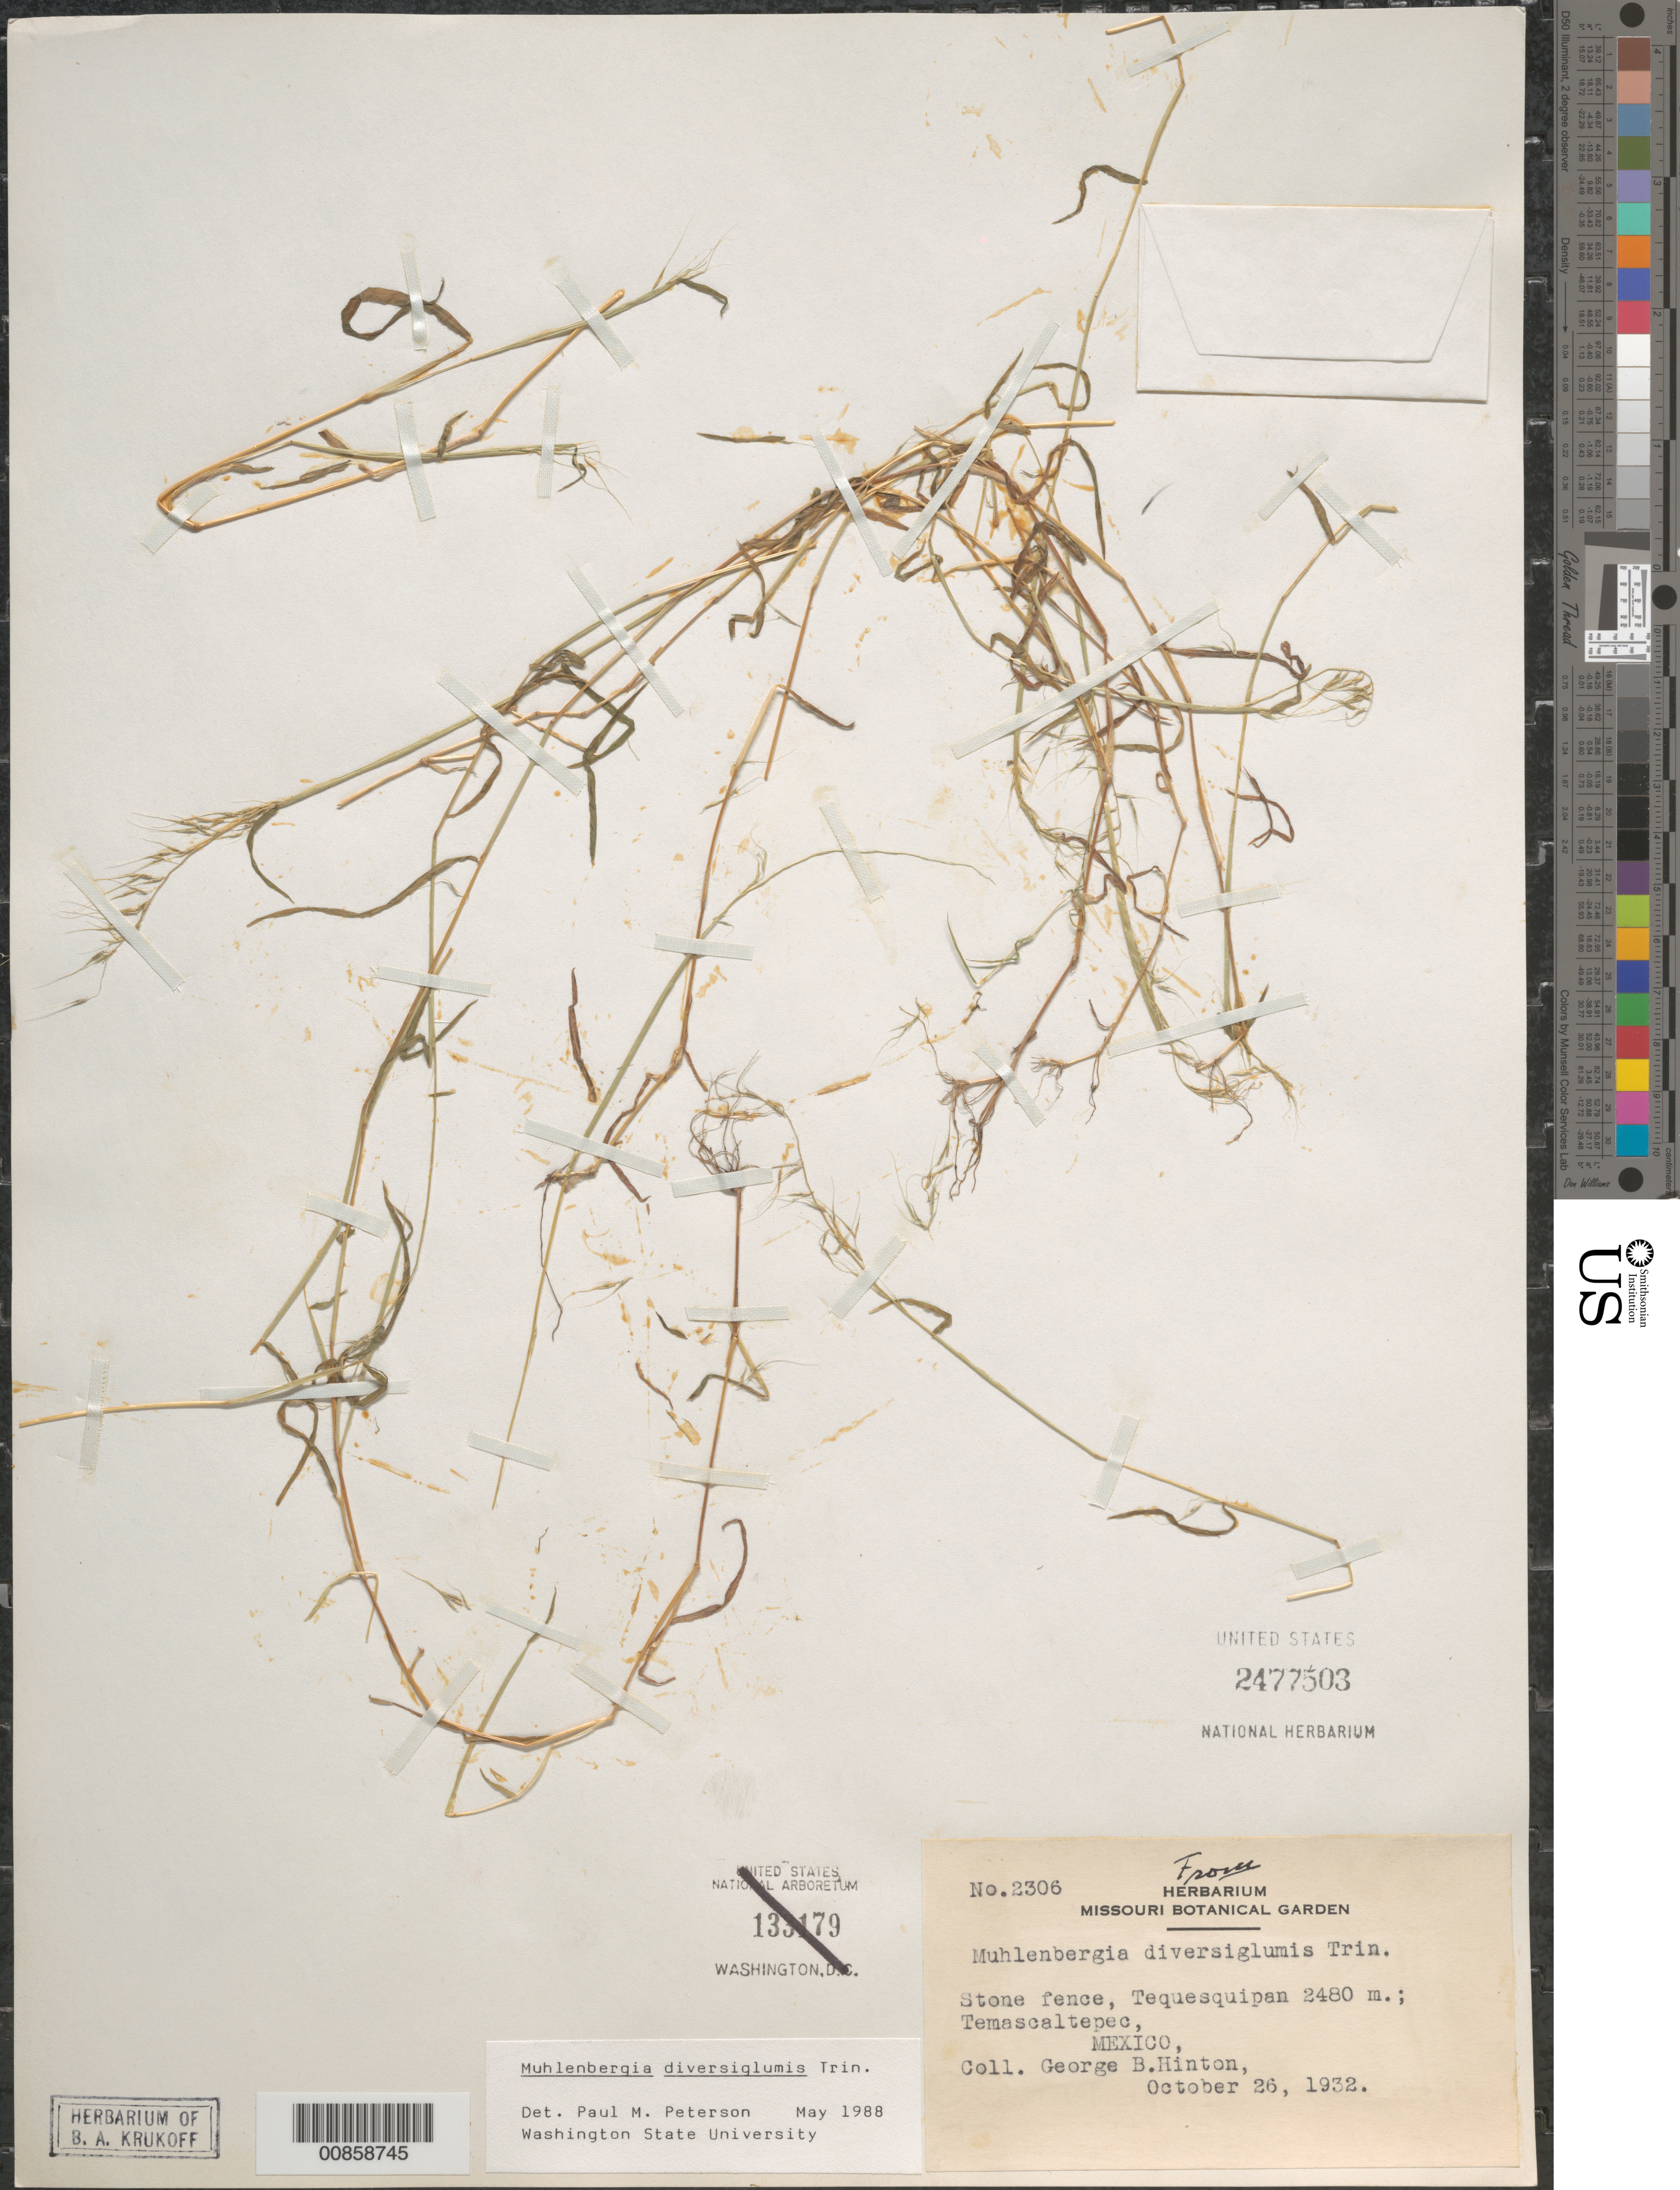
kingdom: Plantae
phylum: Tracheophyta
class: Liliopsida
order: Poales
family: Poaceae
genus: Muhlenbergia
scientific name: Muhlenbergia diversiglumis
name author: Trin.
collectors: G. B. Hinton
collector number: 2306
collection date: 1932-10-26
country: Mexico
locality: Stone fence, Tequesquipan. Temascaltepec.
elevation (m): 2480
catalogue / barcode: US 2477503